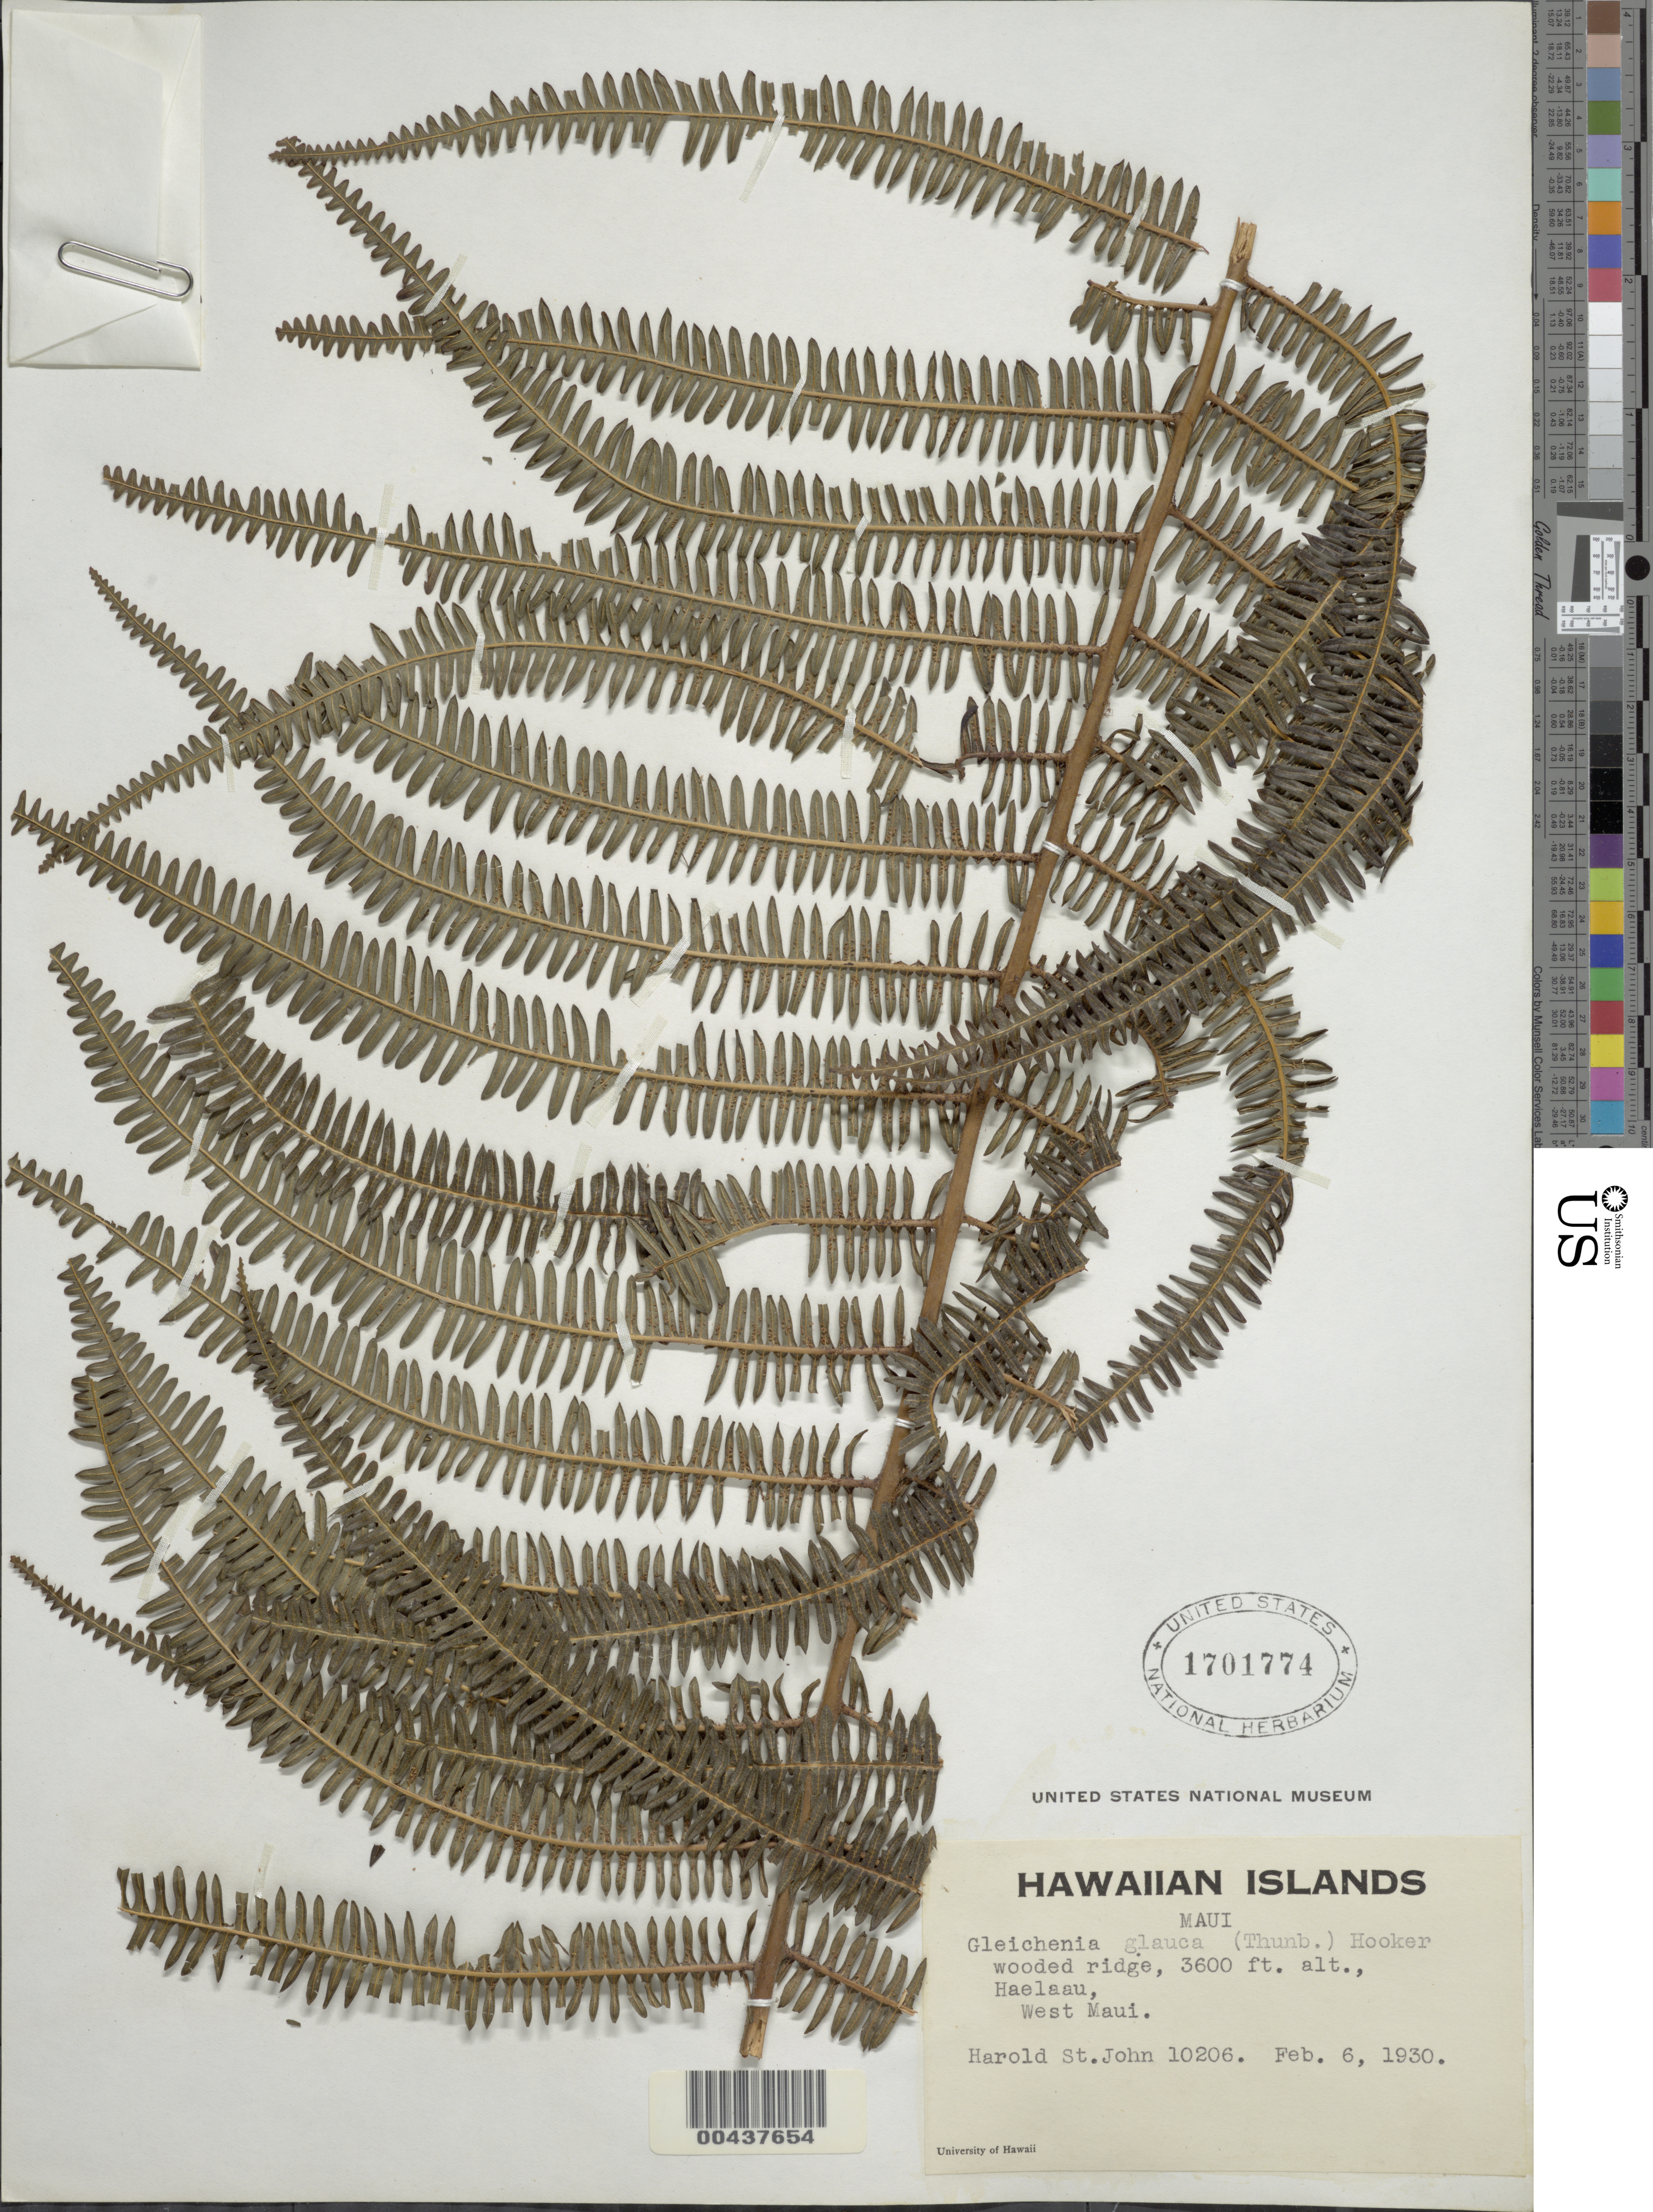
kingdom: Plantae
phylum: Tracheophyta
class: Polypodiopsida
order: Gleicheniales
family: Gleicheniaceae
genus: Diplopterygium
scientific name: Diplopterygium glaucum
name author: (Thunb. ex Houtt.) Nakai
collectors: H. St. John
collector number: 10206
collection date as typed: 6 Feb 1930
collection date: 1930-02-06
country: United States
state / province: Hawaii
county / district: Maui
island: Maui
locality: Haelaau, W Maui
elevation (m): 1097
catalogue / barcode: US 1701774